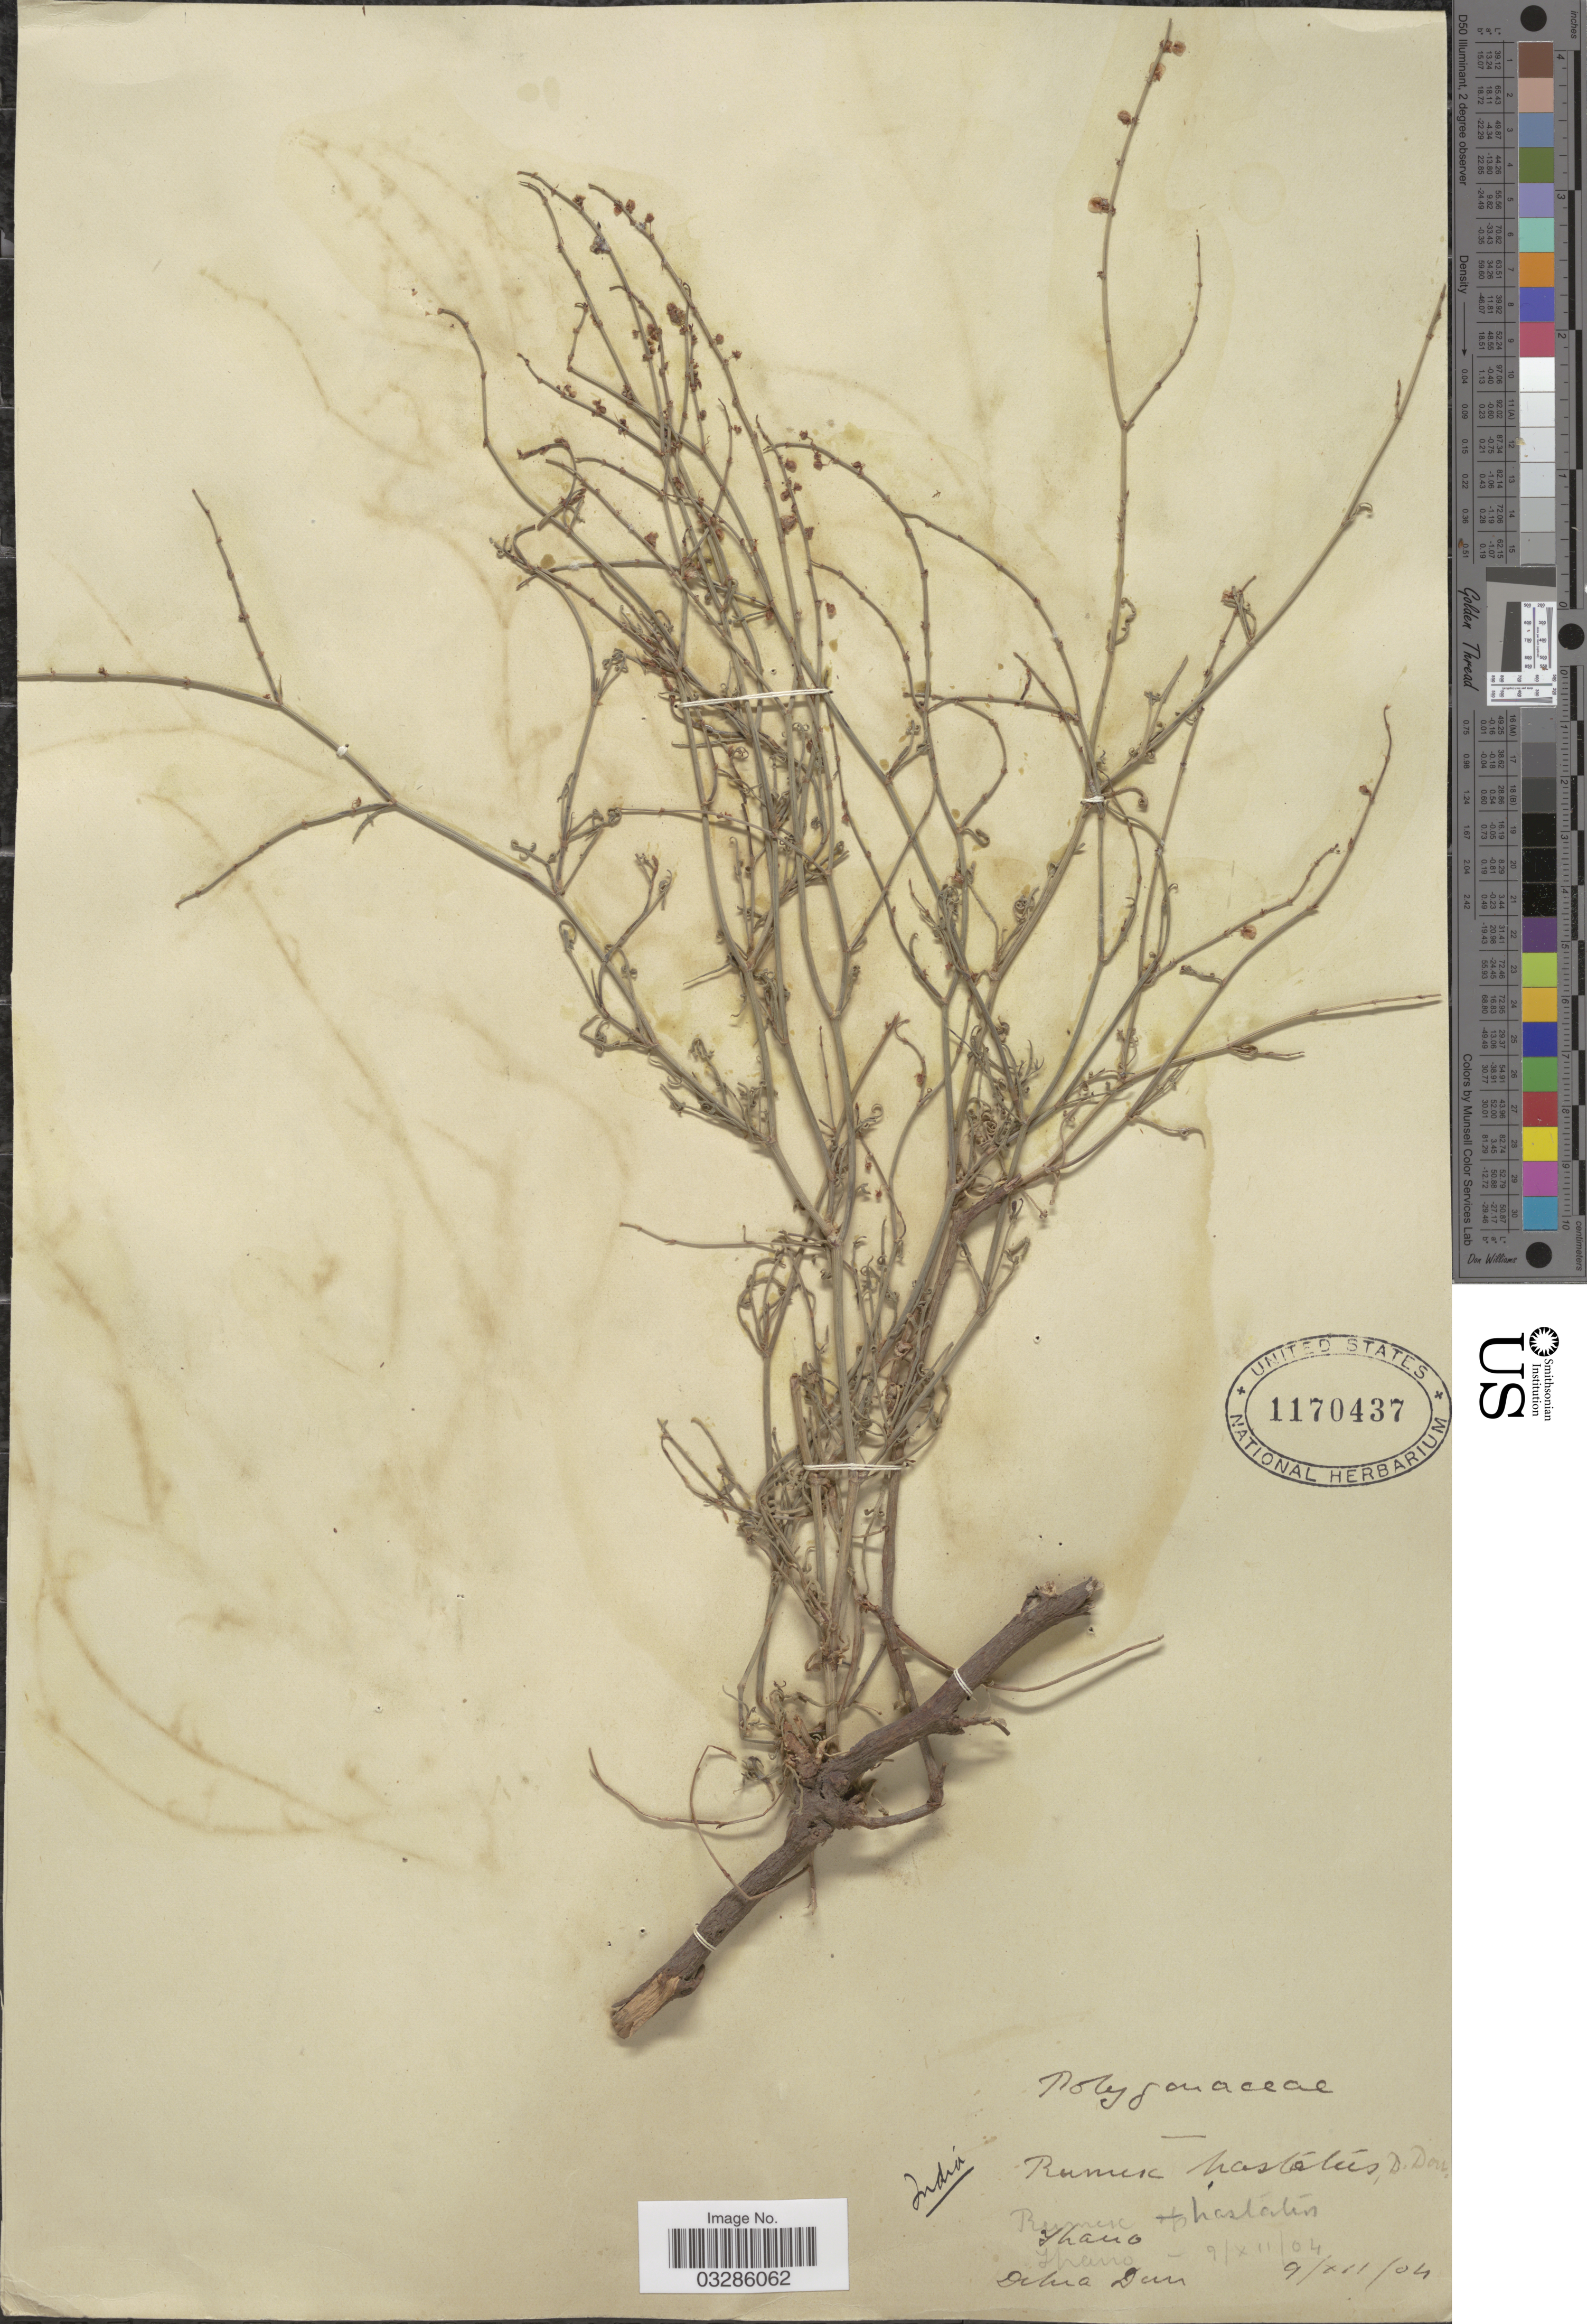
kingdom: Plantae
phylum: Tracheophyta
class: Magnoliopsida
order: Caryophyllales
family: Polygonaceae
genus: Rumex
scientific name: Rumex hastatus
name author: D. Don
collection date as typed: Transcribed d/m/y: 9/12/4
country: India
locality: Thano. Dehra Dun.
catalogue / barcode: US 1170437